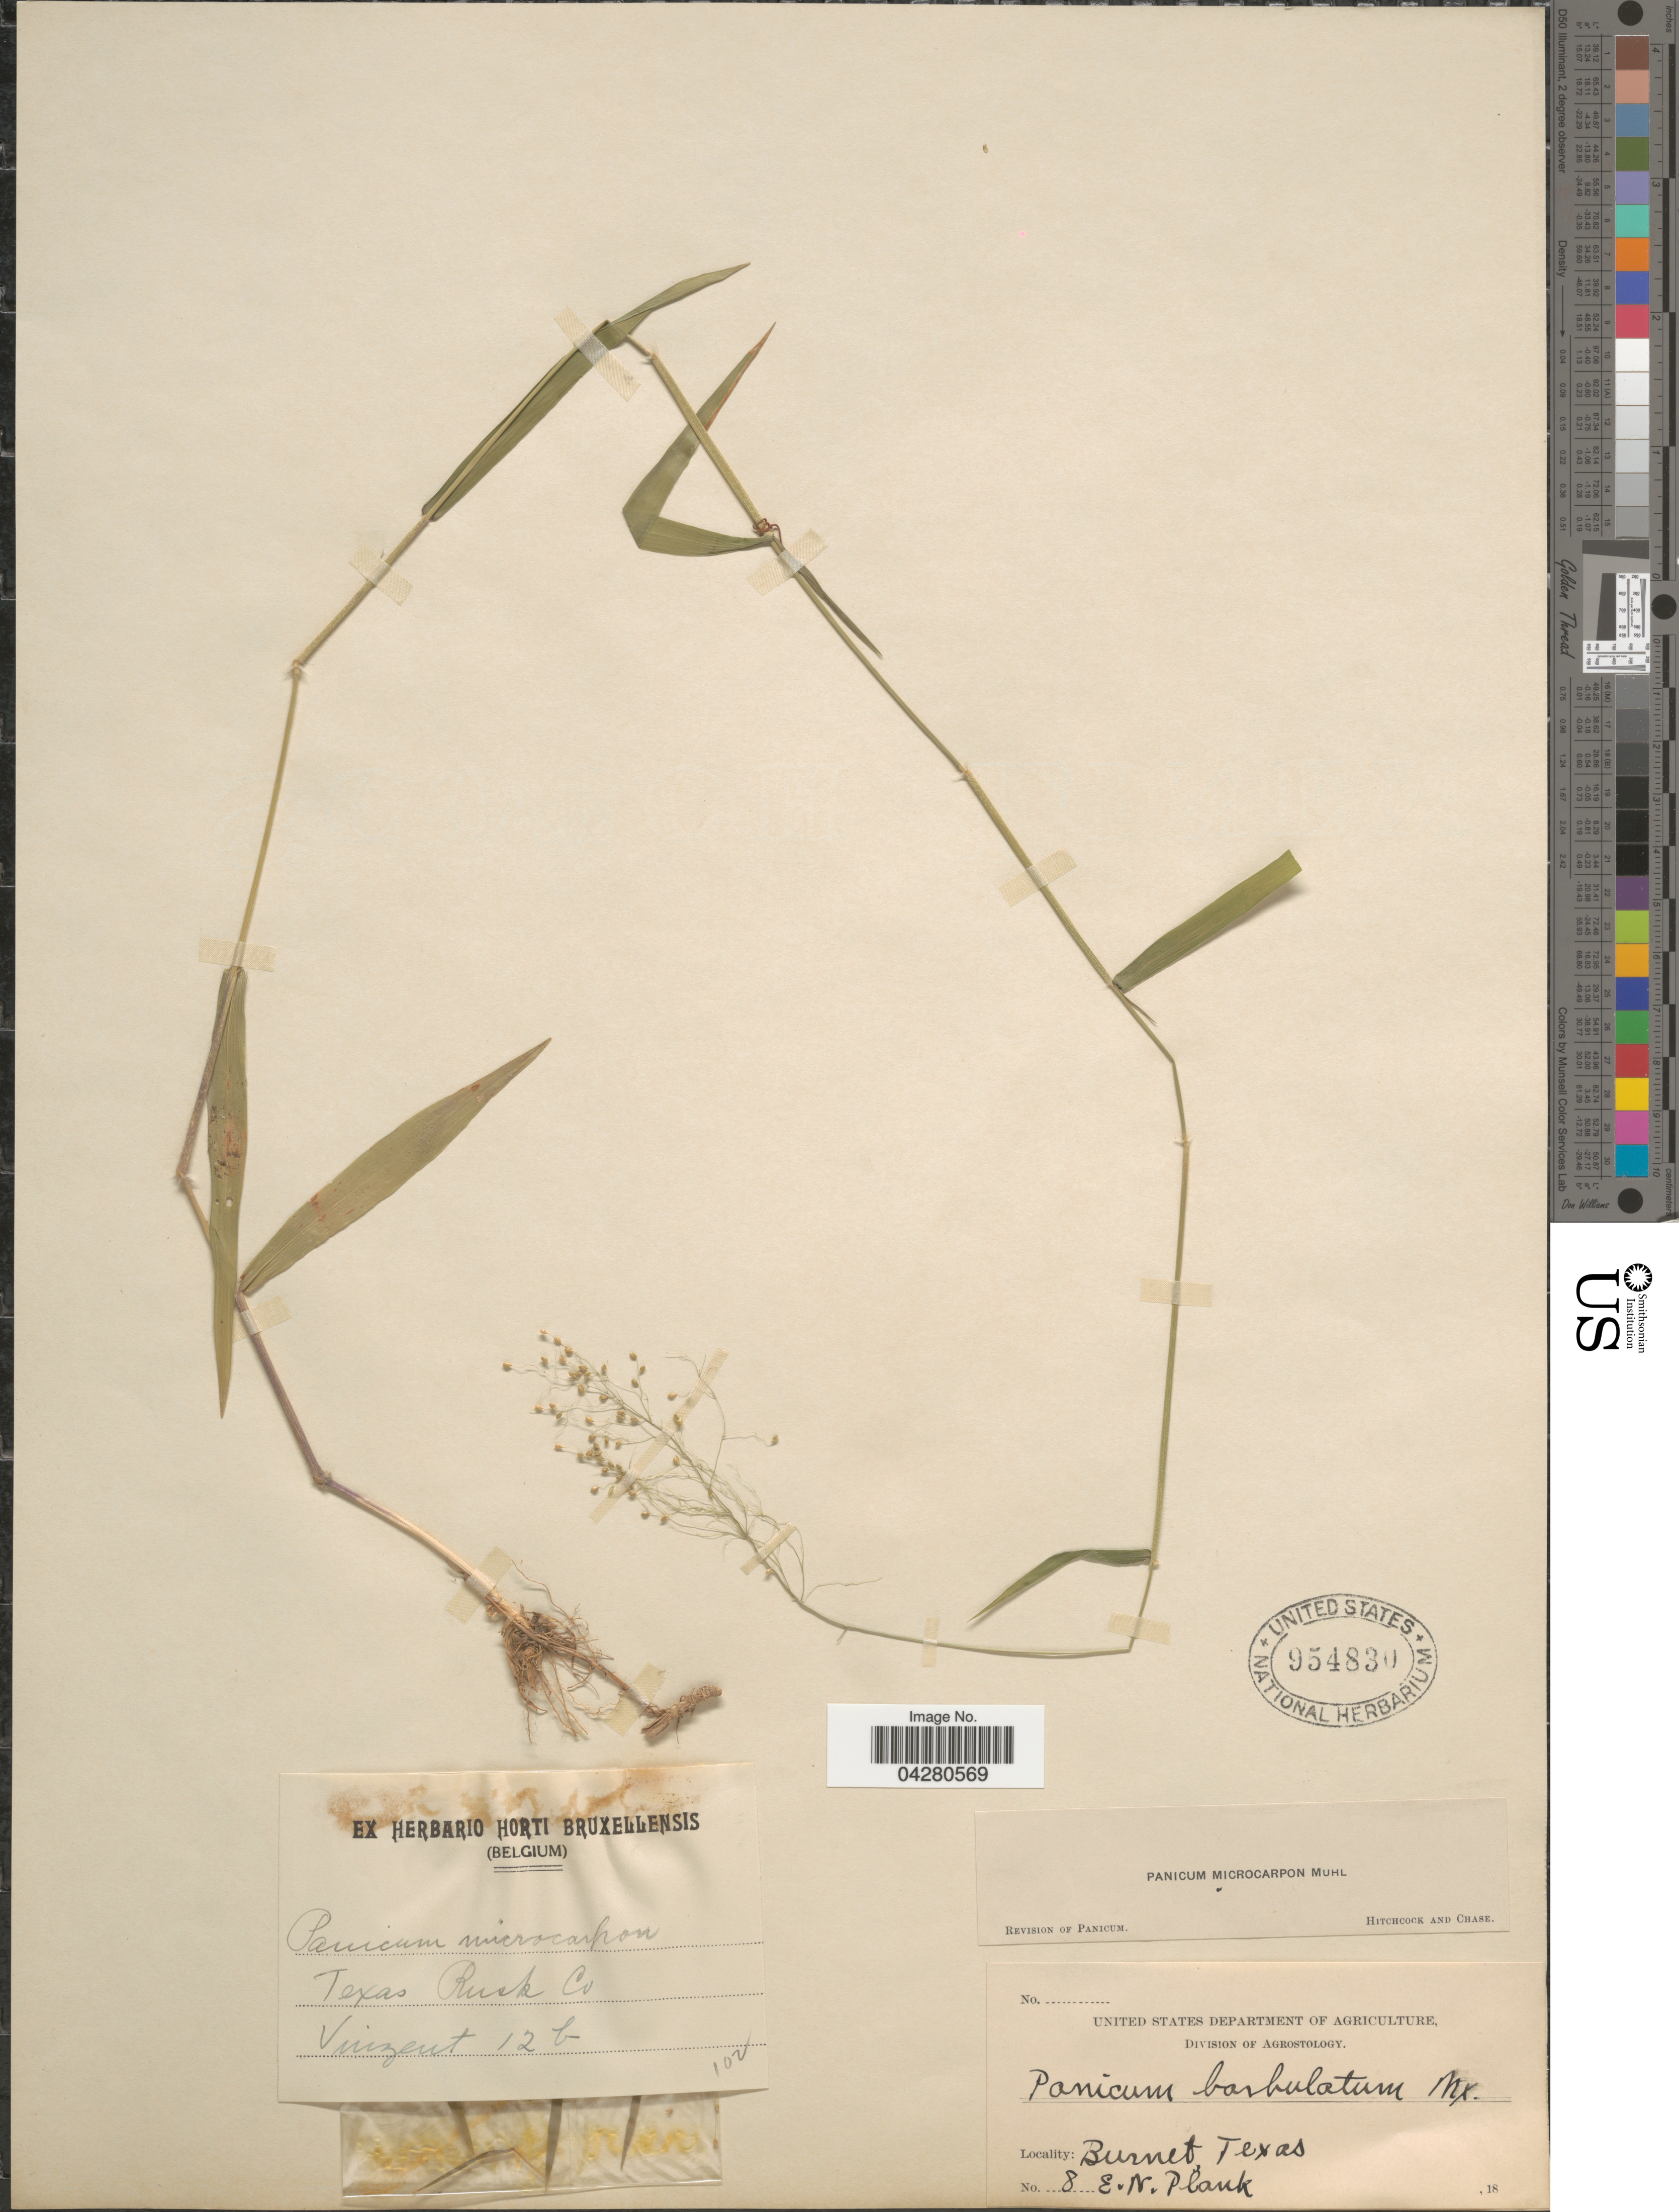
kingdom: Plantae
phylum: Tracheophyta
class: Liliopsida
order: Poales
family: Poaceae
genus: Dichanthelium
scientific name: Dichanthelium dichotomum var. dichotomum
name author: (L.) Gould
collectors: E. Plank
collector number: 8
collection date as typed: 18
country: United States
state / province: Texas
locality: Burnet.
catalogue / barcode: US 954830